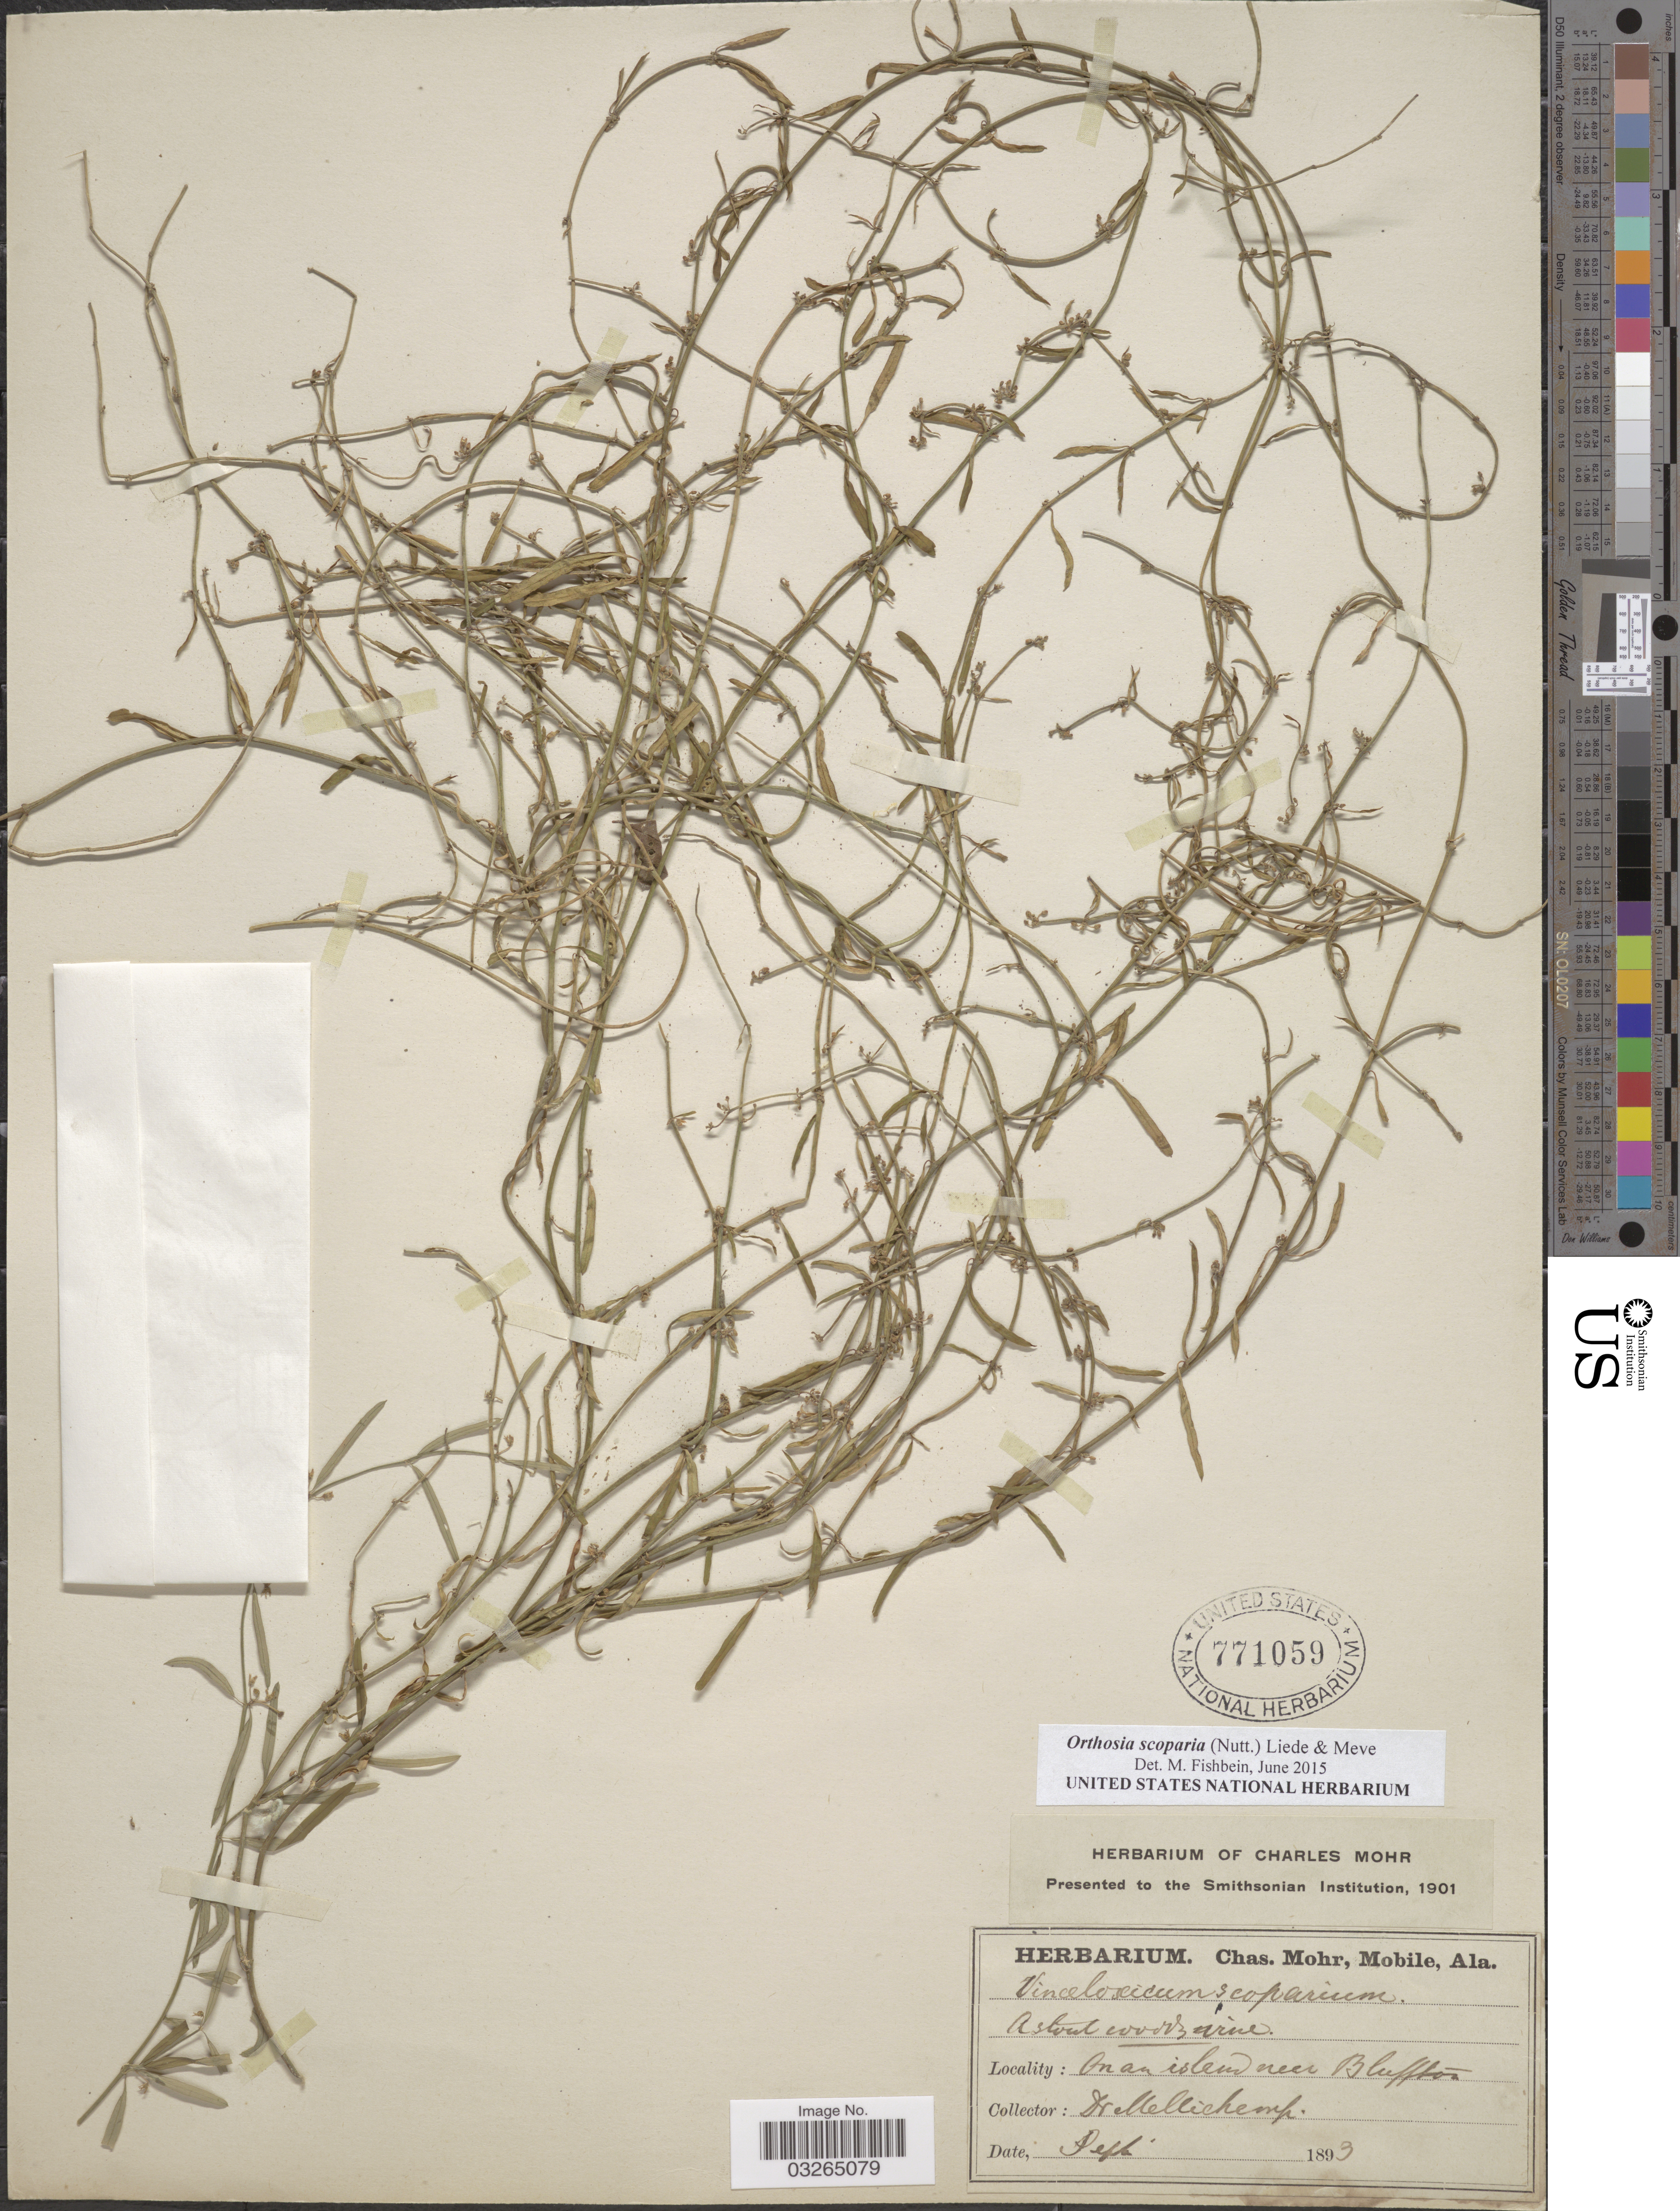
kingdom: Plantae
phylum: Tracheophyta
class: Magnoliopsida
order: Gentianales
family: Apocynaceae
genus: Orthosia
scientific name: Orthosia scoparia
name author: (Nutt.) Liede & Meve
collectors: -. Mellichamp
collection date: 1893-09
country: United States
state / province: Alabama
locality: On an island near Bluffton.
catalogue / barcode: US 771059